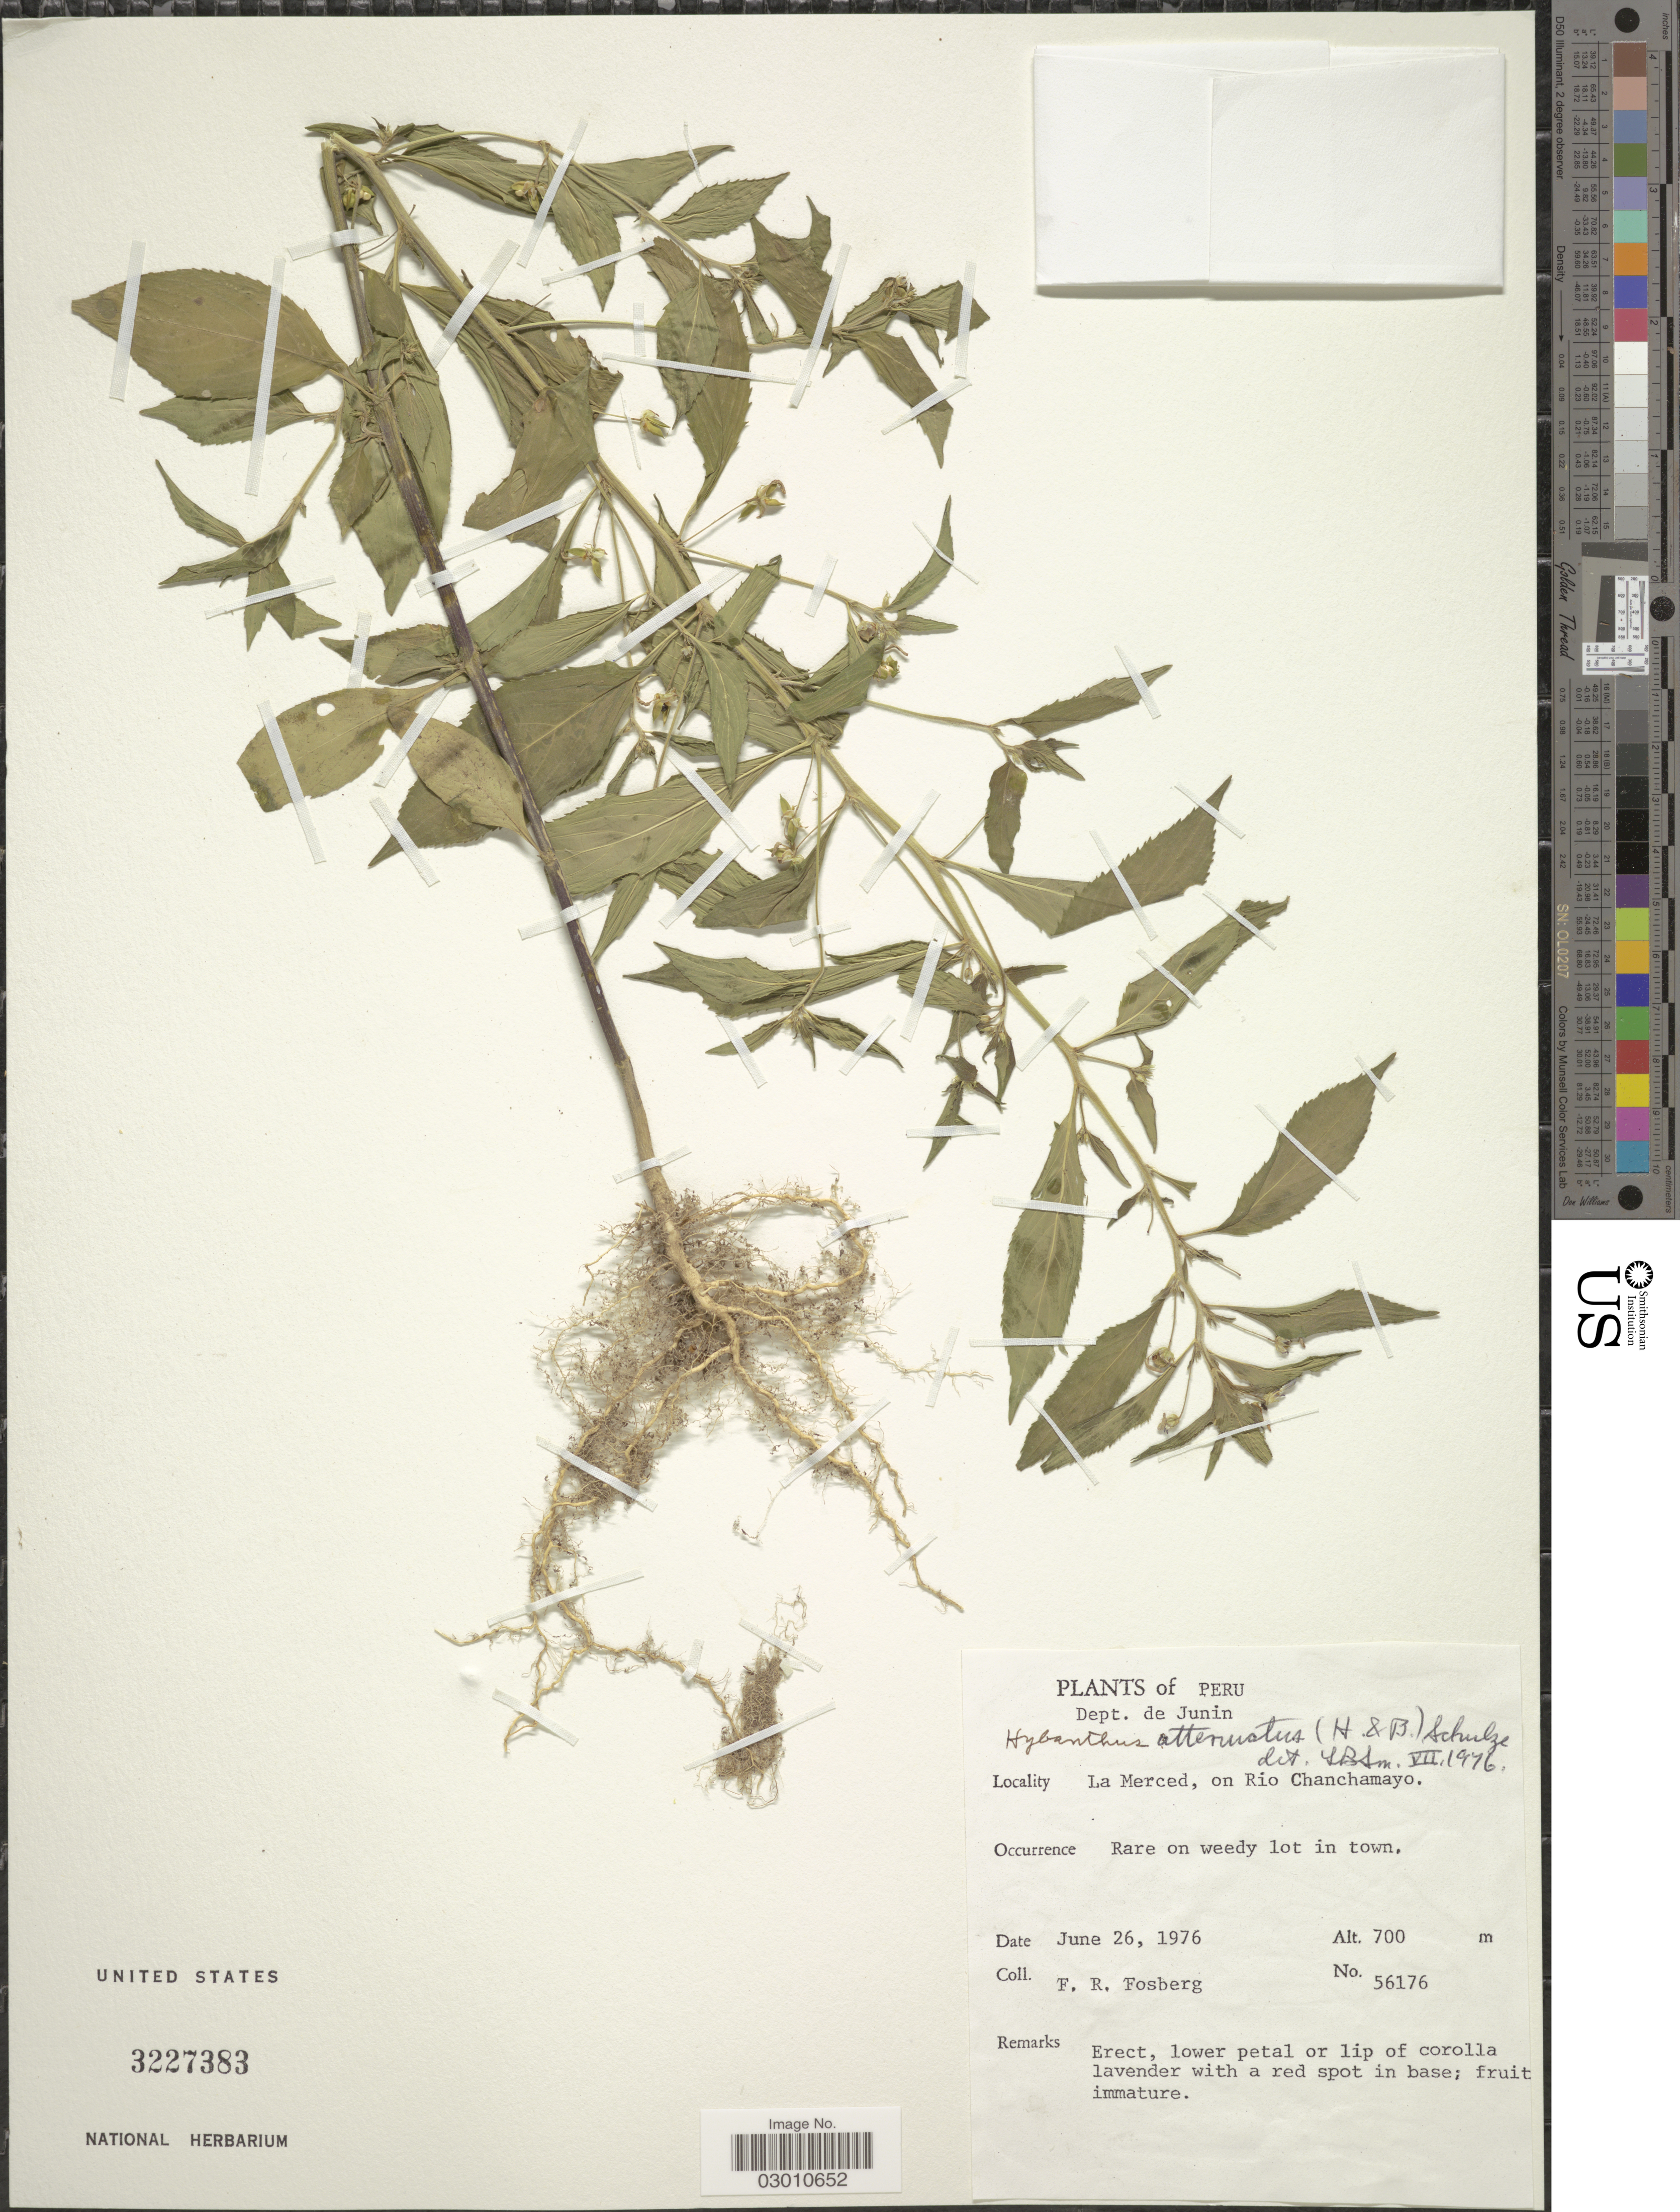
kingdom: Plantae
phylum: Tracheophyta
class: Magnoliopsida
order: Malpighiales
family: Violaceae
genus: Pombalia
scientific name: Pombalia attenuata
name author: (Humb. & Bonpl. ex Willd.) Paula-Souza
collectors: F. R. Fosberg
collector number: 56176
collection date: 1976-06-26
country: Peru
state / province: Junín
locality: La Merced, on Rio Chanchamayo.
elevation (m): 700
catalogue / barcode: US 3227383